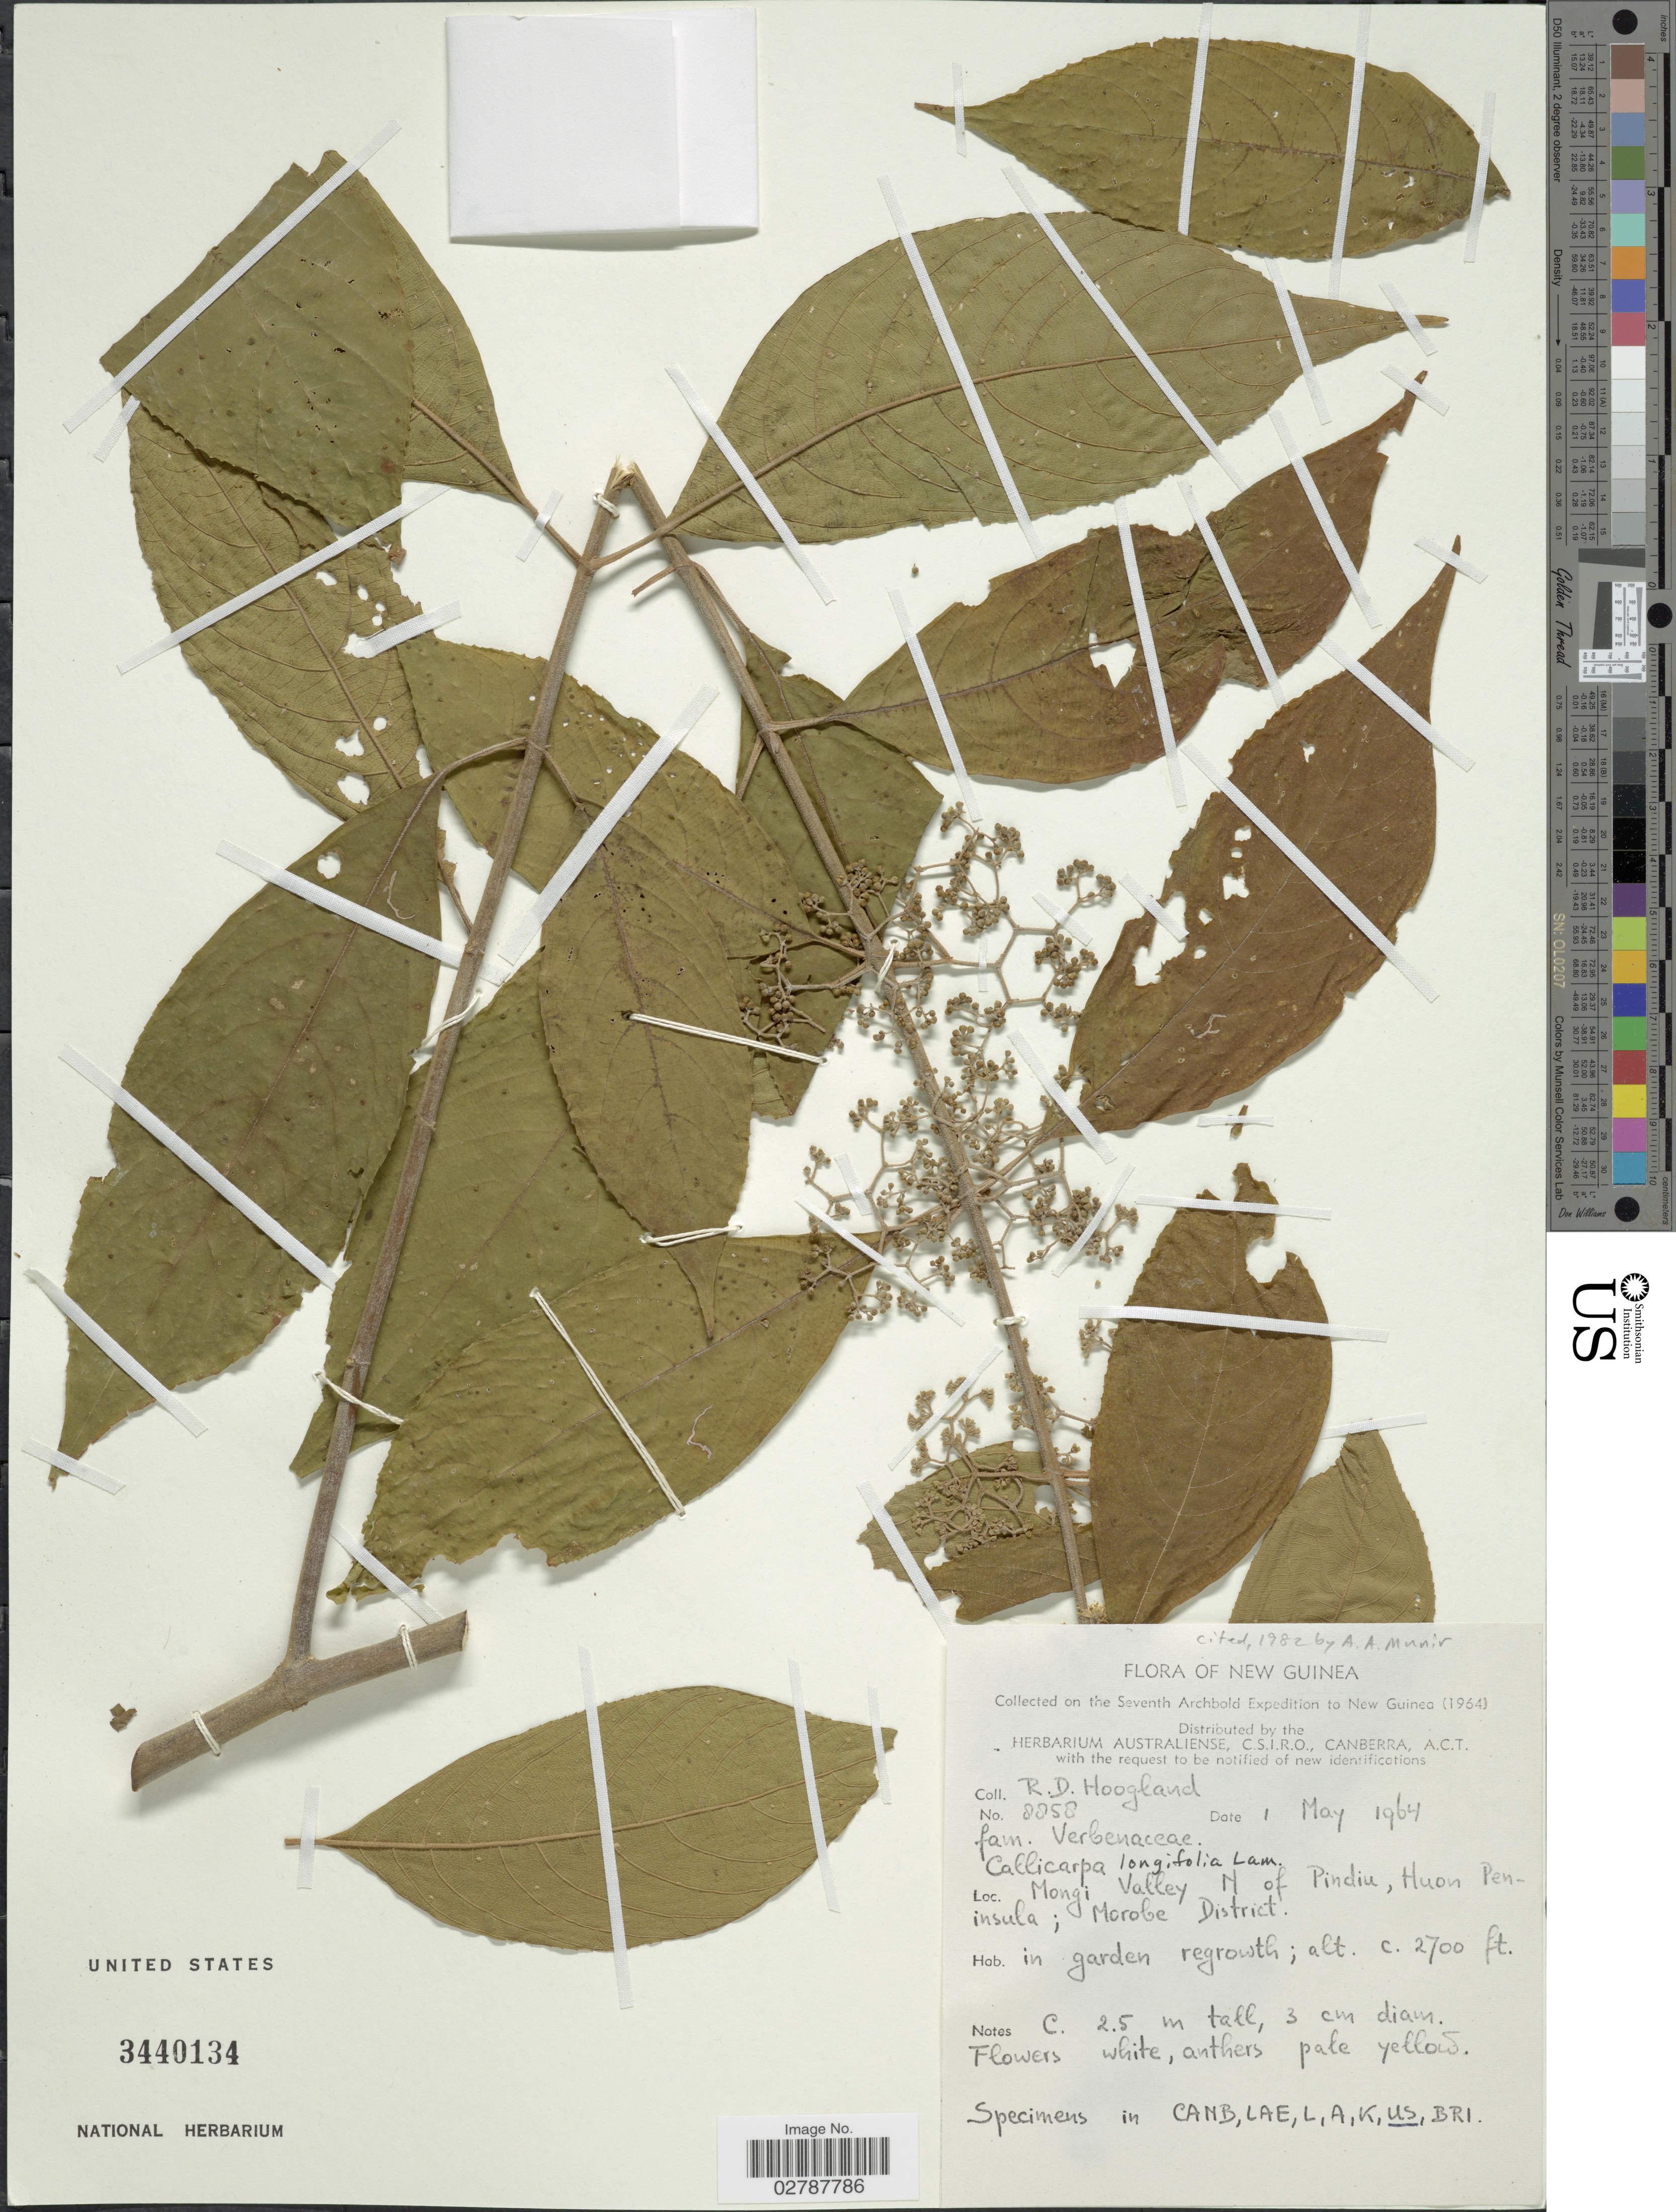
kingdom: Plantae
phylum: Tracheophyta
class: Magnoliopsida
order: Lamiales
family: Lamiaceae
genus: Callicarpa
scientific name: Callicarpa longifolia f. longifolia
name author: Lam.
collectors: R. D. Hoogland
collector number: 8858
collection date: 1964-05-01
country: Papua New Guinea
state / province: Morobe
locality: New Guinea. Mongi Valley N of Pindiu, Huon Peninsula; Morobe District.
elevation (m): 823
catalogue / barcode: US 3440134